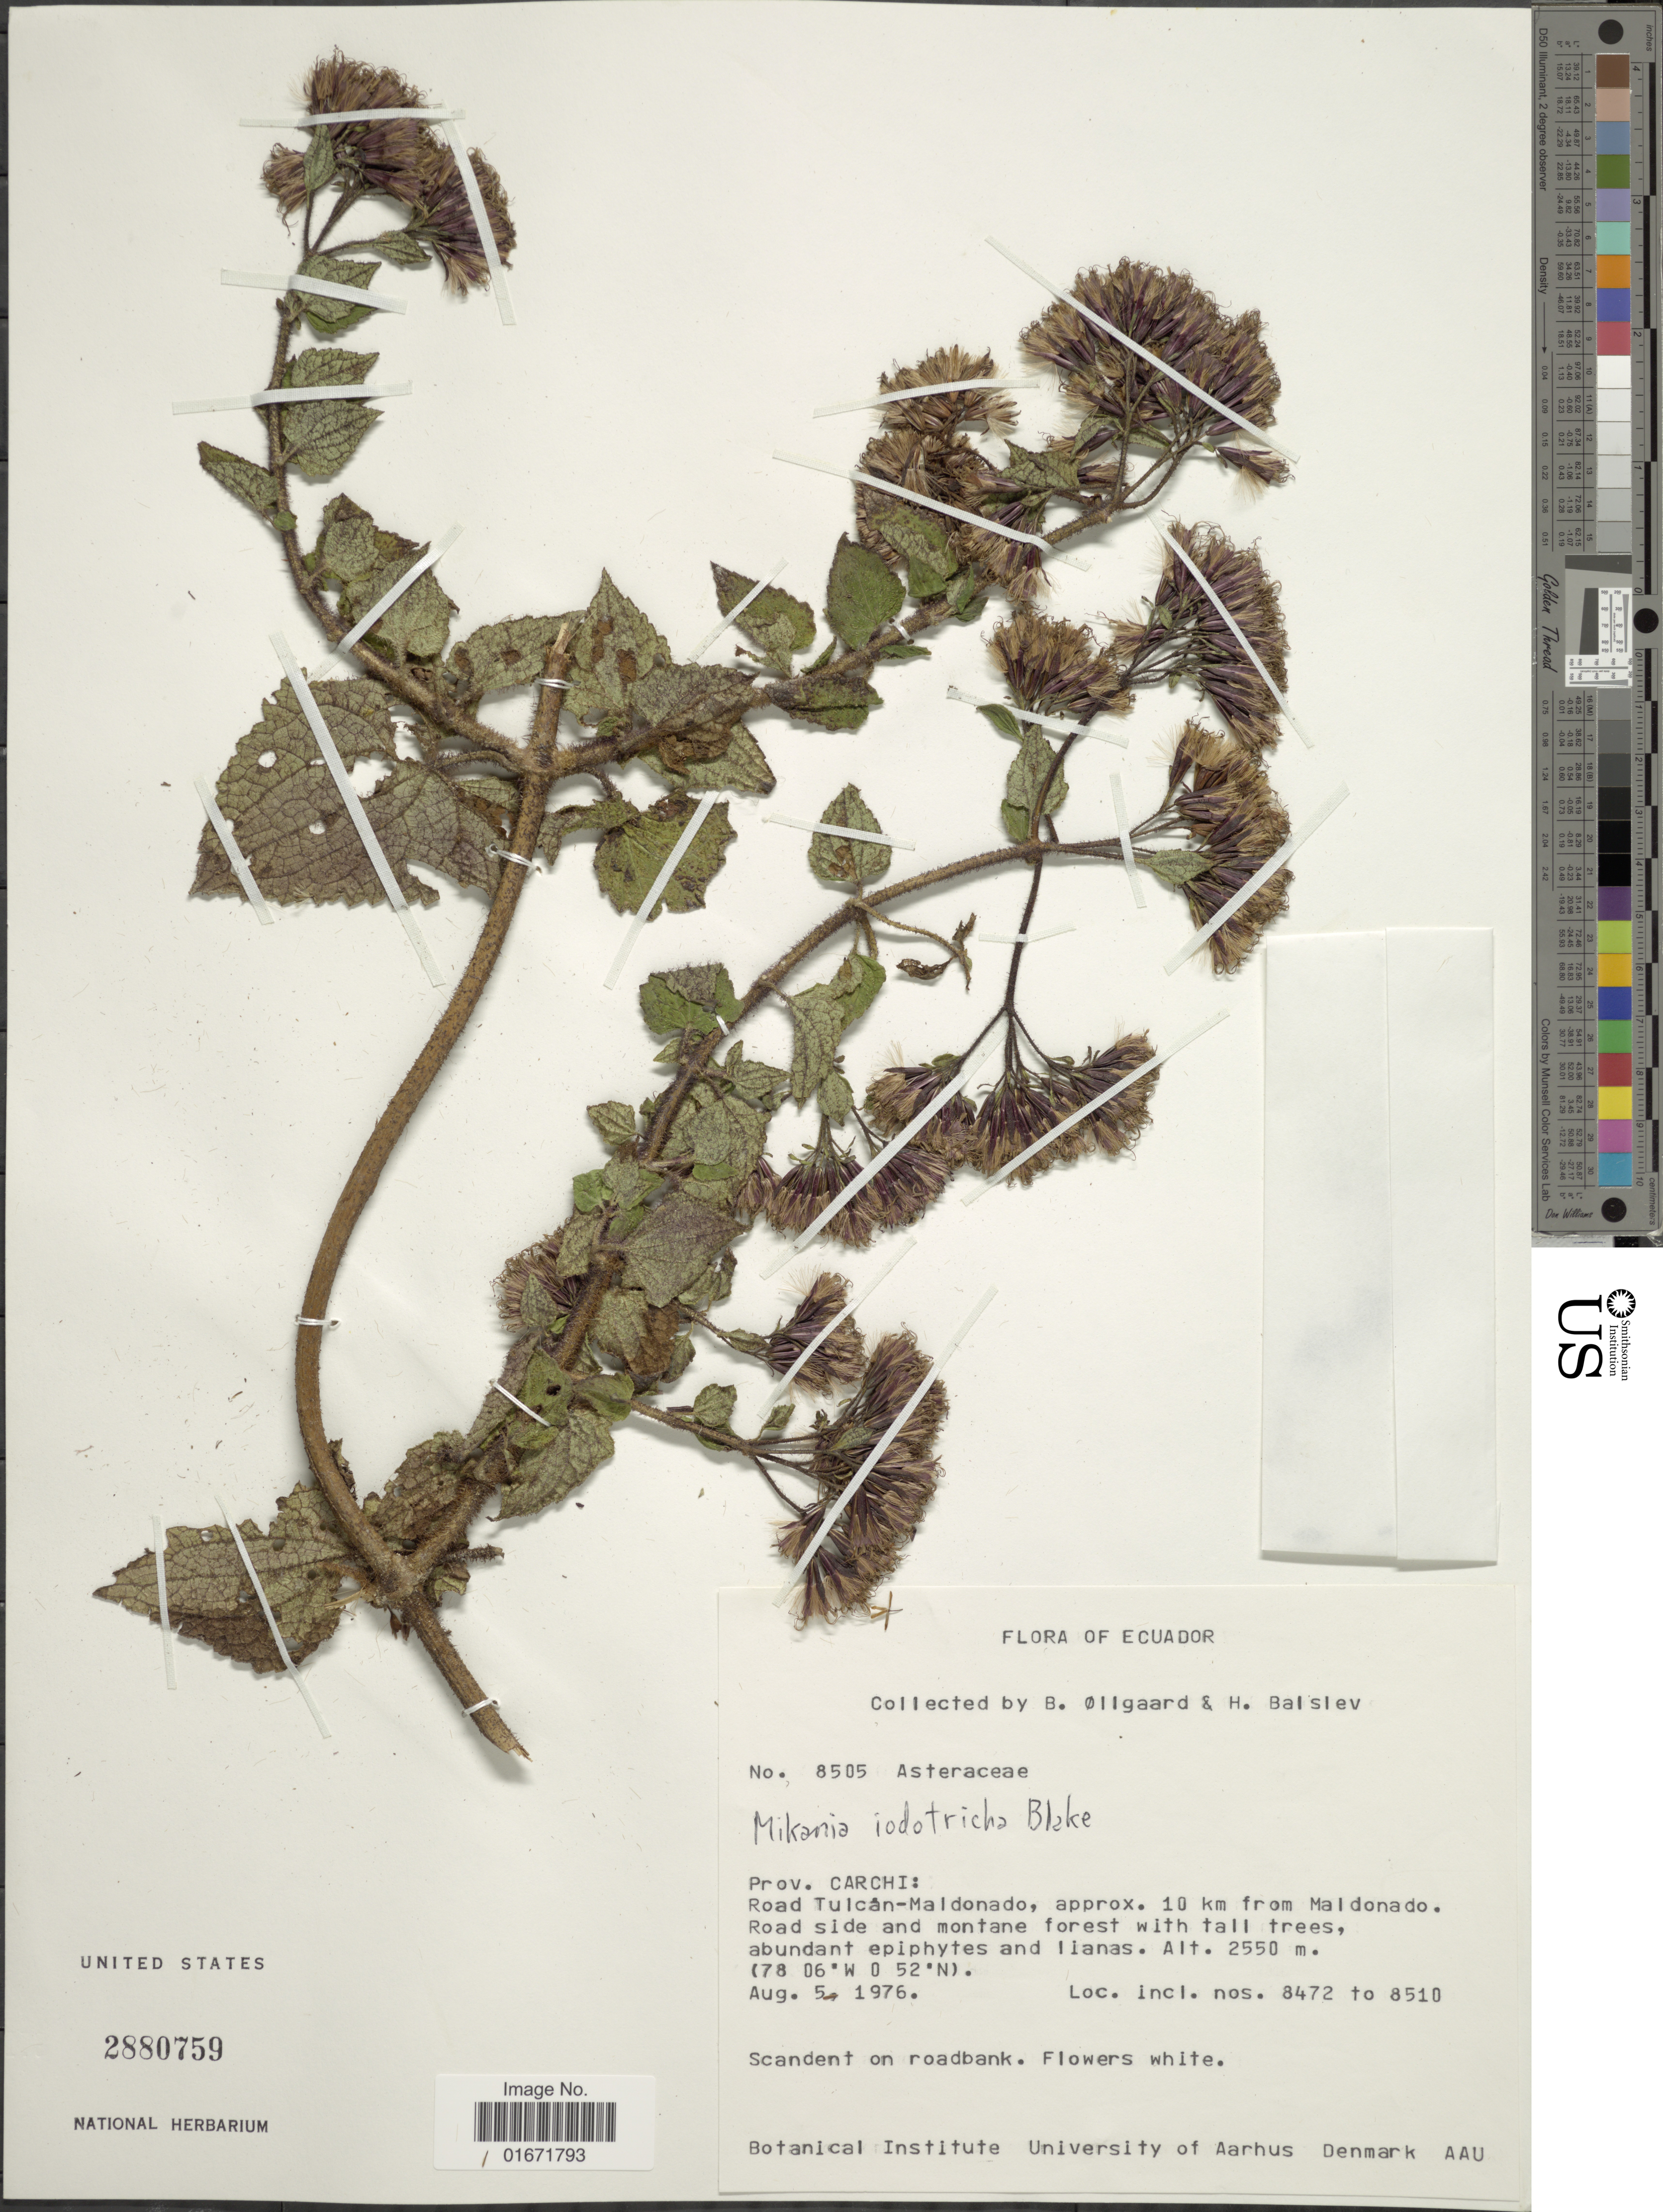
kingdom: Plantae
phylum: Tracheophyta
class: Magnoliopsida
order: Asterales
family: Asteraceae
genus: Mikania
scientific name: Mikania iodotricha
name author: S.F. Blake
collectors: B. Øllgaard & H. Balslev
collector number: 8505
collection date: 1976-08-05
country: Ecuador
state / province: Carchi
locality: Prov. Carchi: Road Tulcan-Maldonado, approx. 10 km from Maldonado. Road side and montane forest with tall trees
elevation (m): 2550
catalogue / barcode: US 2880759